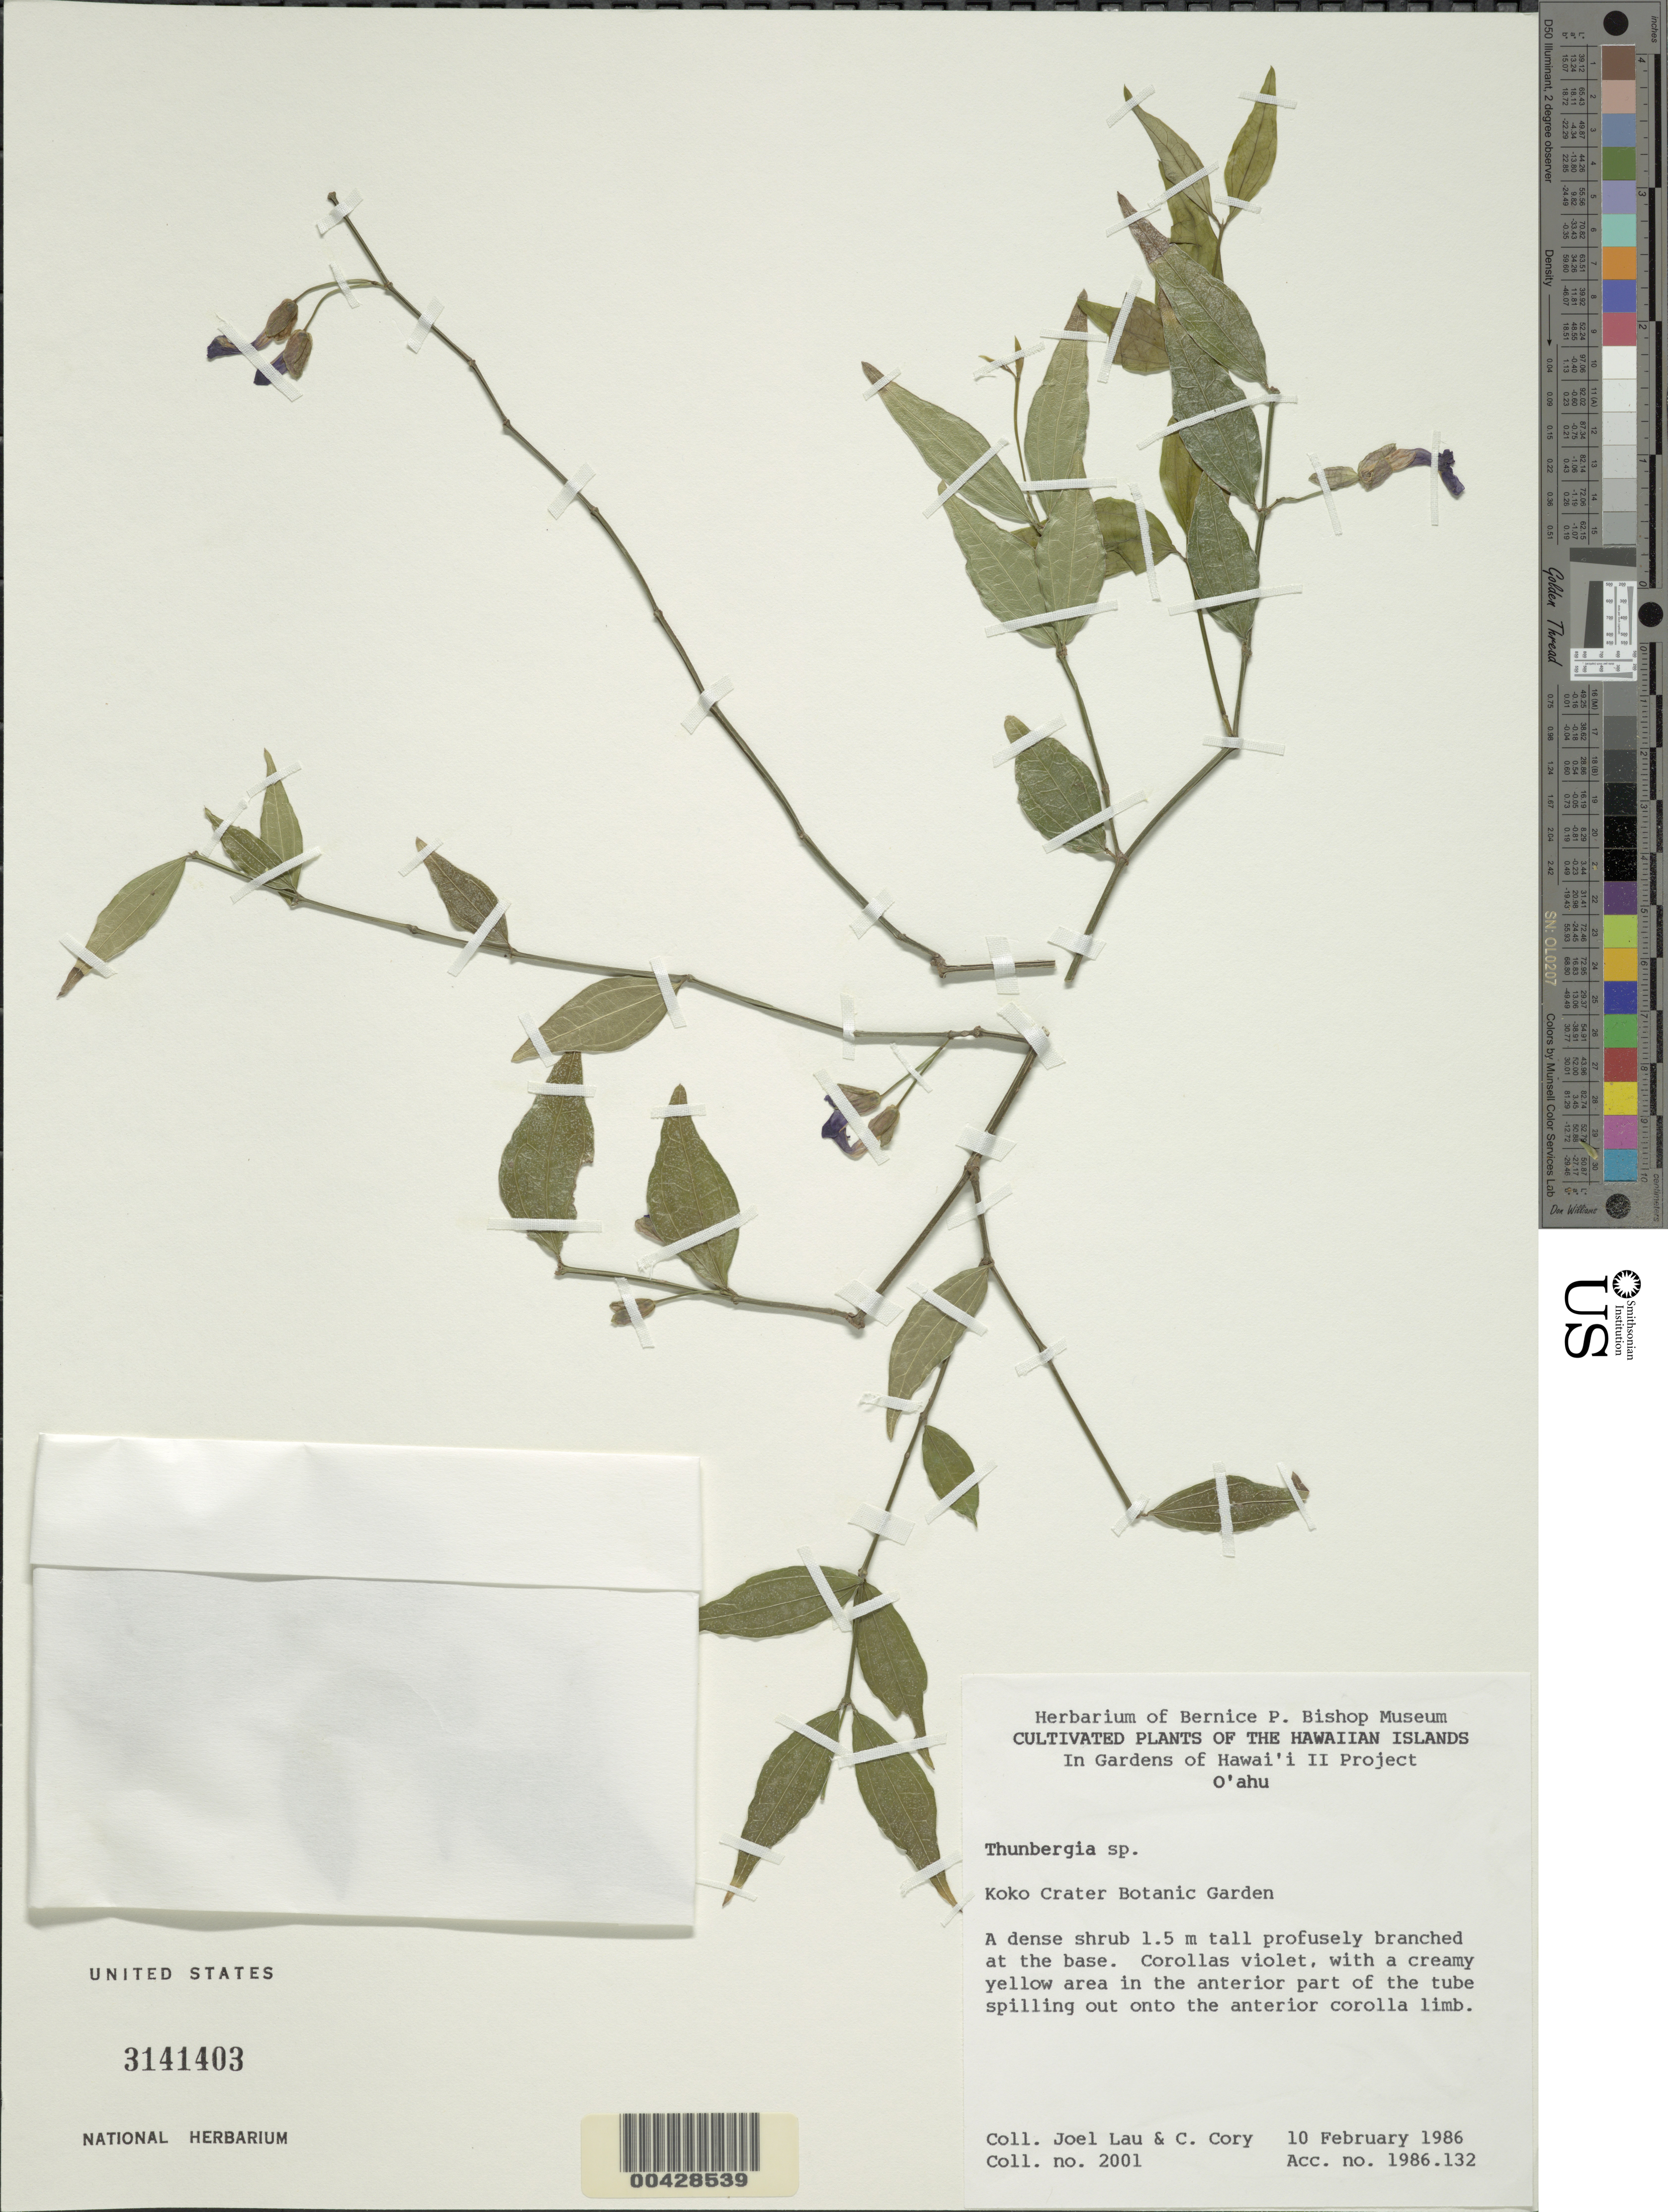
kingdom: Plantae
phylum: Tracheophyta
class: Magnoliopsida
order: Lamiales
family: Acanthaceae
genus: Thunbergia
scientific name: Thunbergia sp.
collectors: J. Lau & C. Cory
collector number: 2001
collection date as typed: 10 Feb 1986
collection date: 1986-02-10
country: United States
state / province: Hawaii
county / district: Honolulu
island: Oahu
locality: Koko Crater Botanic Garden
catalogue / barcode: US 3141403